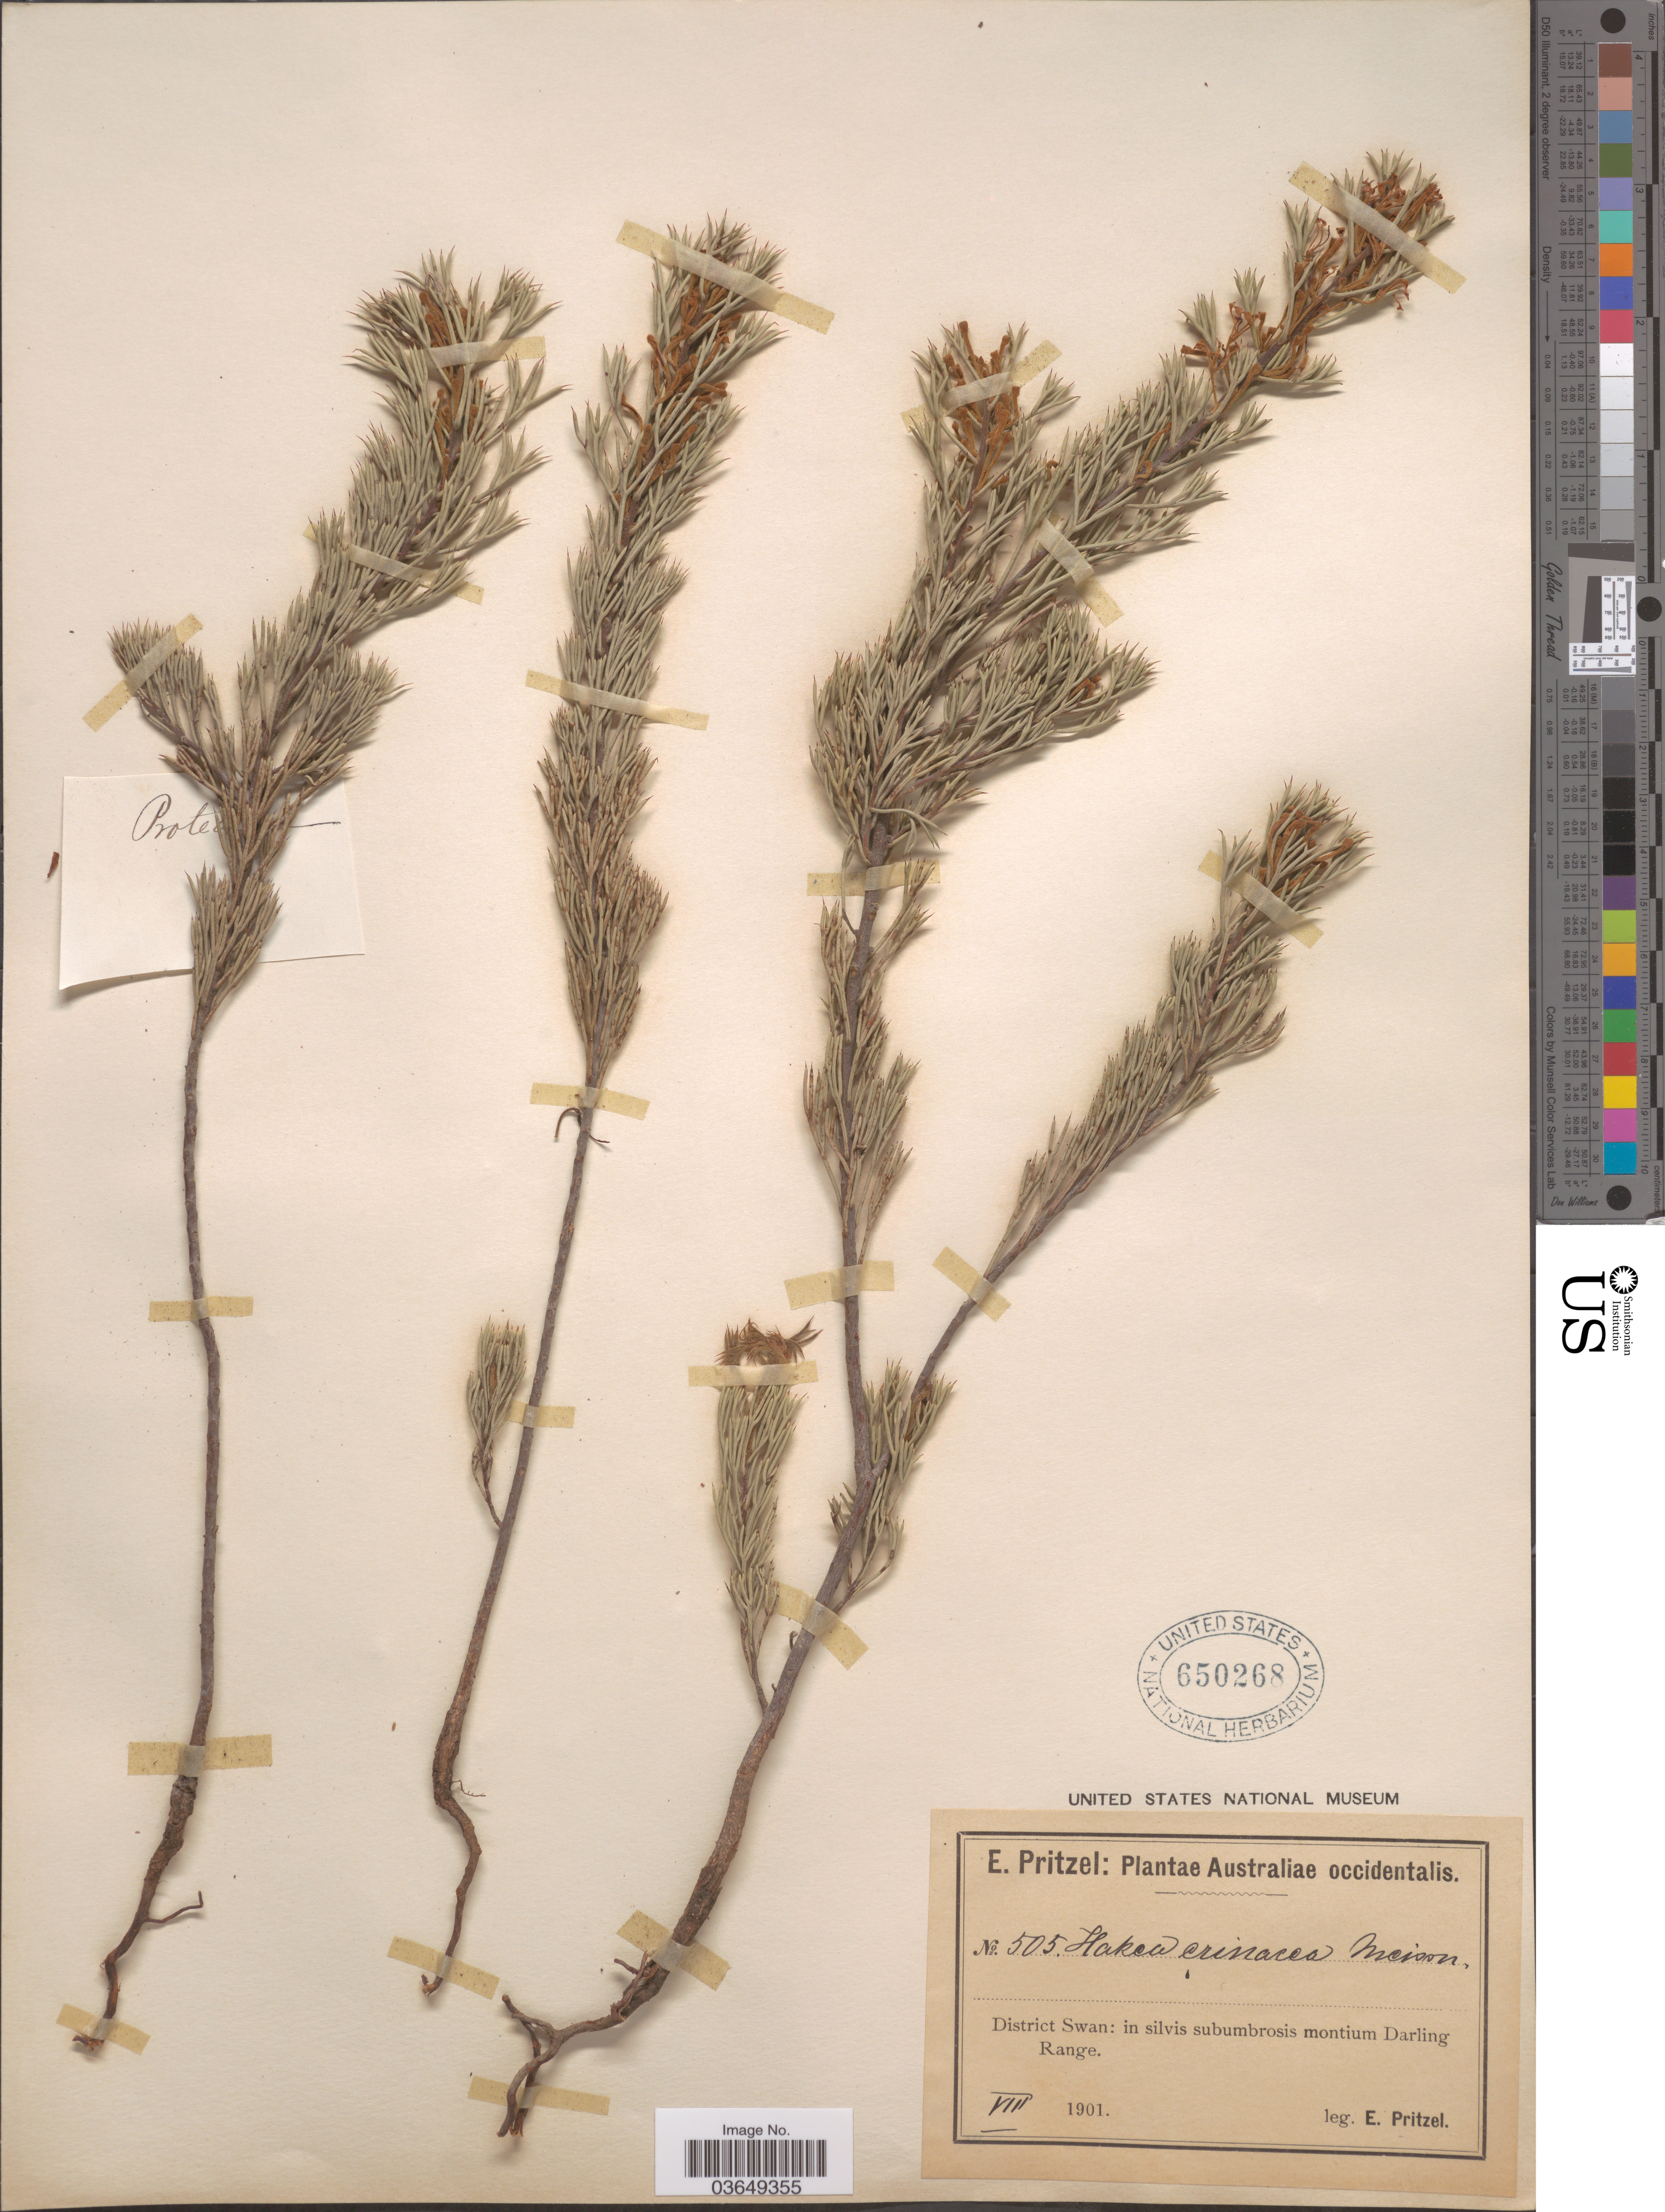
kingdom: Plantae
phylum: Tracheophyta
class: Magnoliopsida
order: Proteales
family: Proteaceae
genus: Hakea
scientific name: Hakea erinacea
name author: Meisn.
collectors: E. G. Pritzel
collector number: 505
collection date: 1901-08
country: Australia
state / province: Western Australia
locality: Australiae occidentalis. District Swan: in silvis subumbrosis montium Darling Range.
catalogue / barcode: US 650268